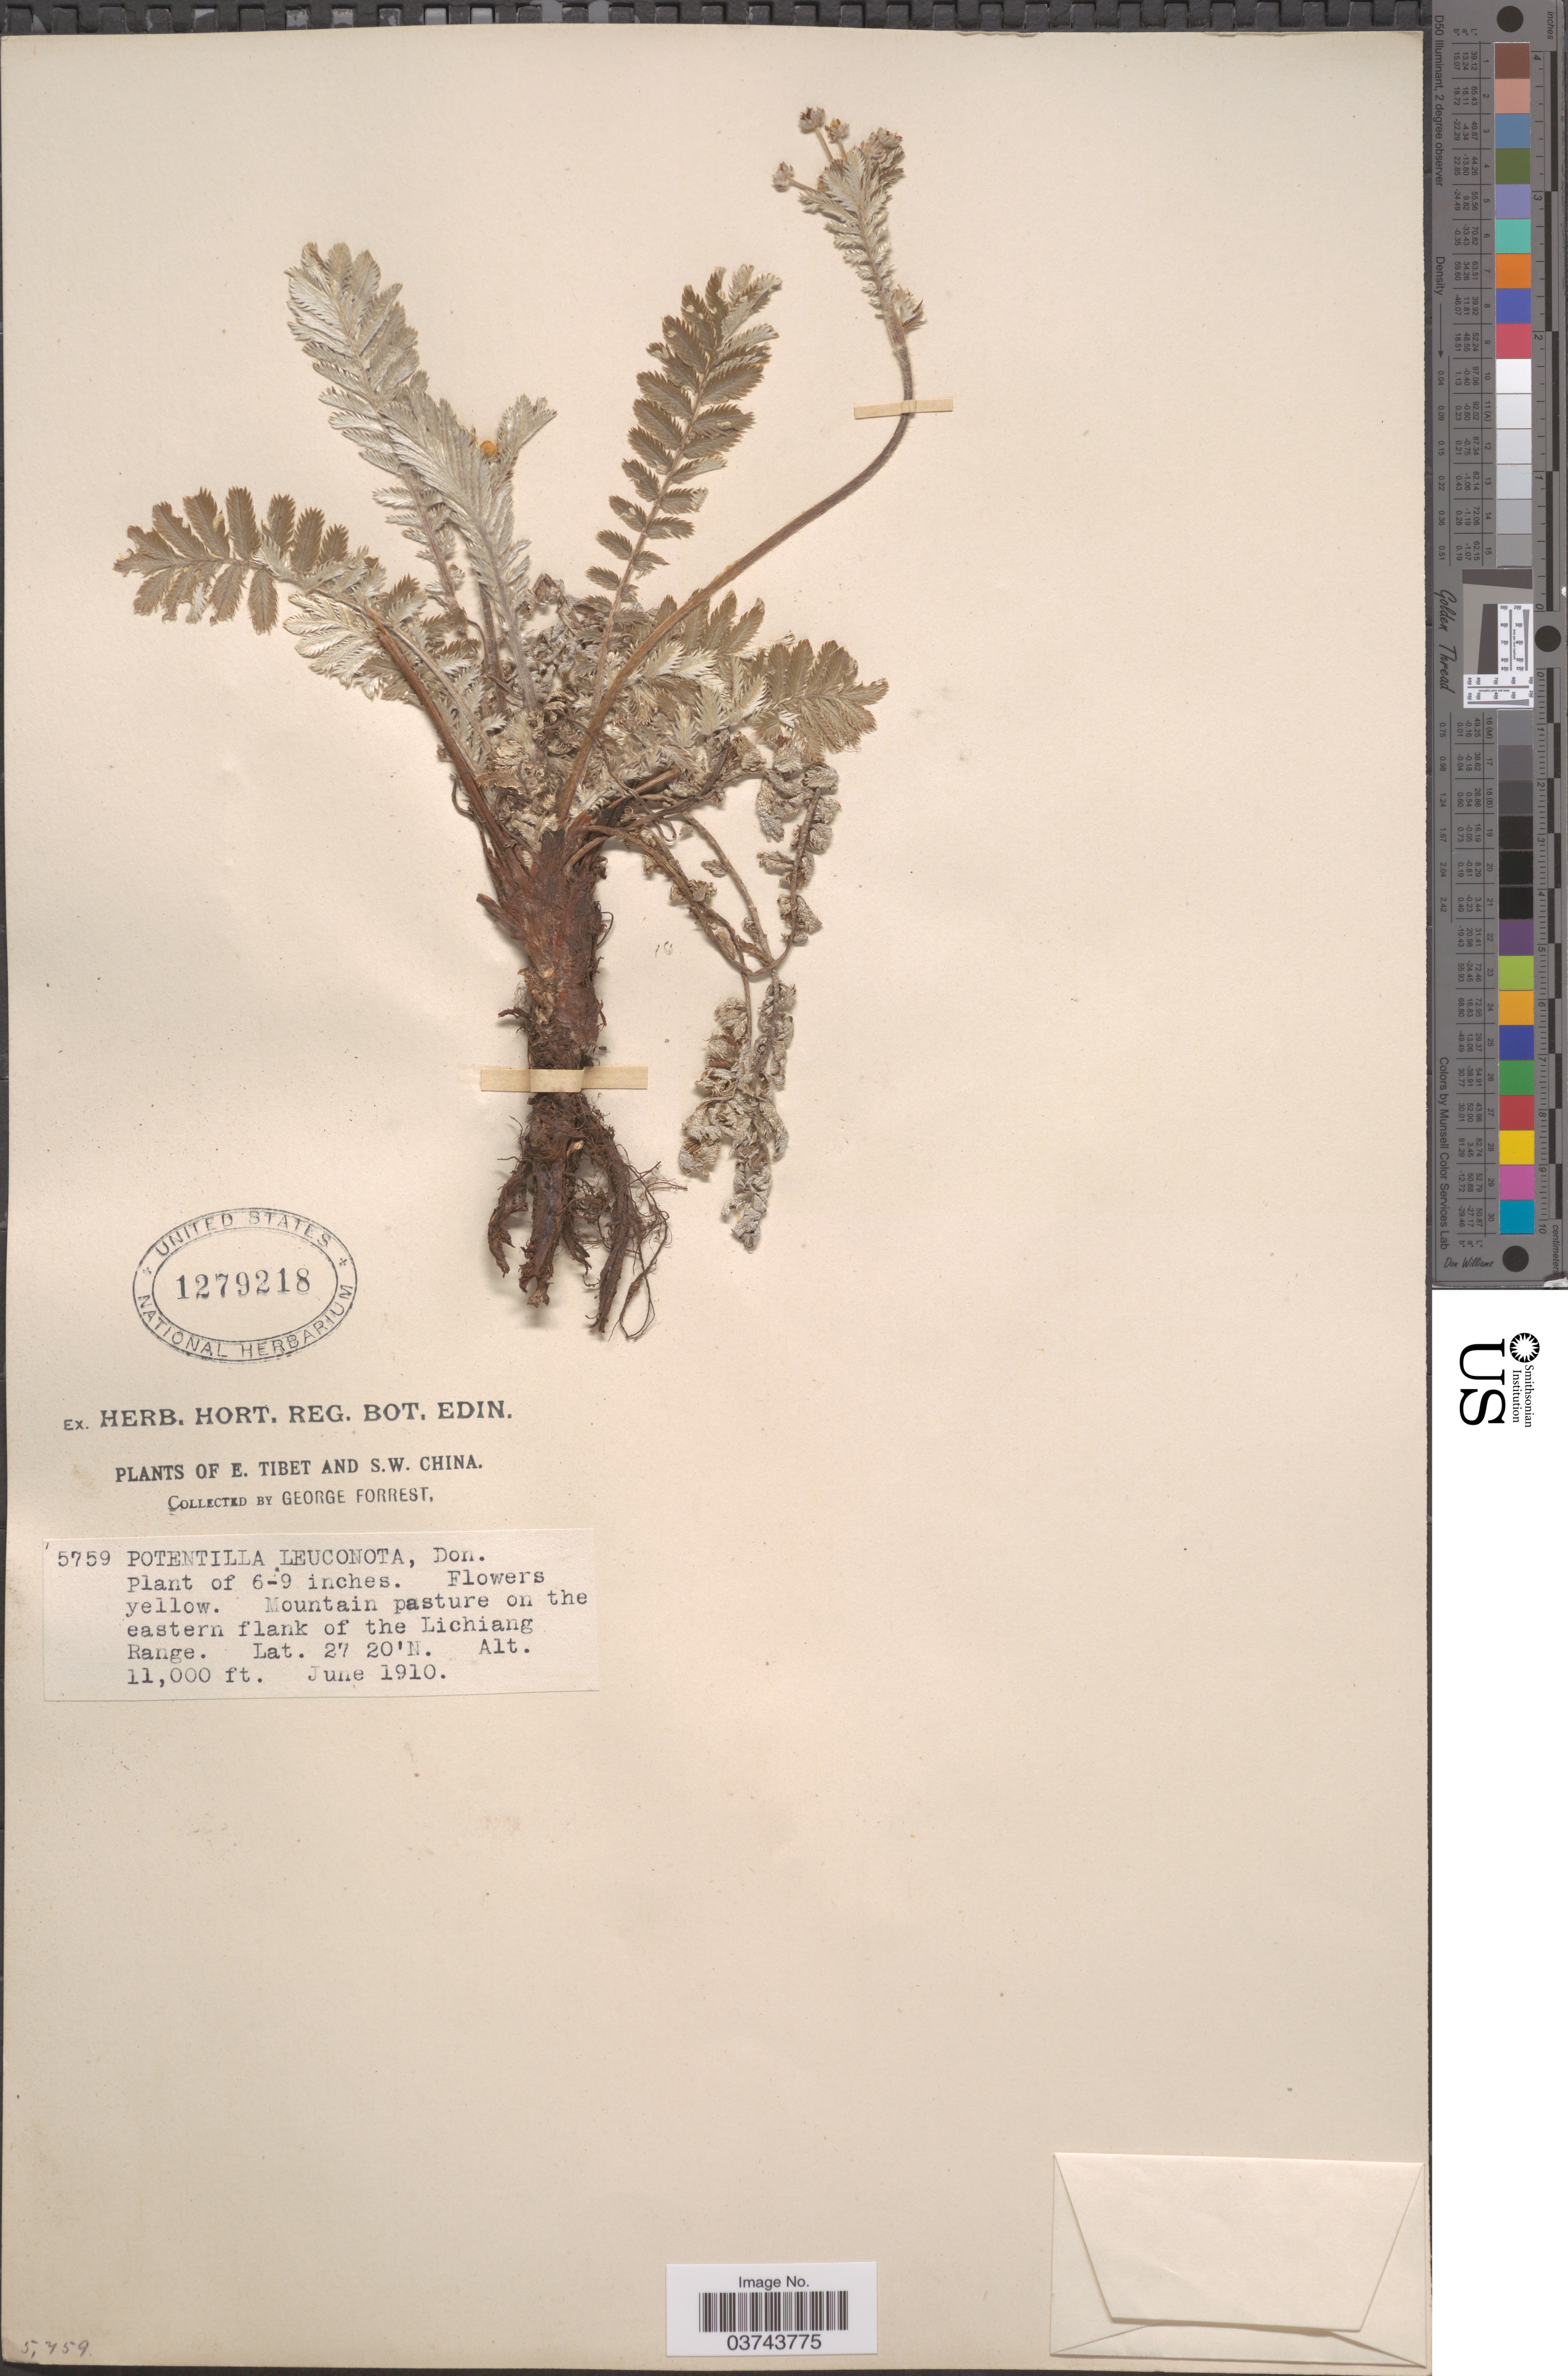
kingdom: Plantae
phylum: Tracheophyta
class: Magnoliopsida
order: Rosales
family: Rosaceae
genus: Potentilla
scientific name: Potentilla leuconota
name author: D. Don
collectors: G. Forrest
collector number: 5759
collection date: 1910-06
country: China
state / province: Xizang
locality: E. Tibet and S.W. China. Mountain pasture on the eastern flank of the Lichiang Range.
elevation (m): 3353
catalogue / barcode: US 1279218